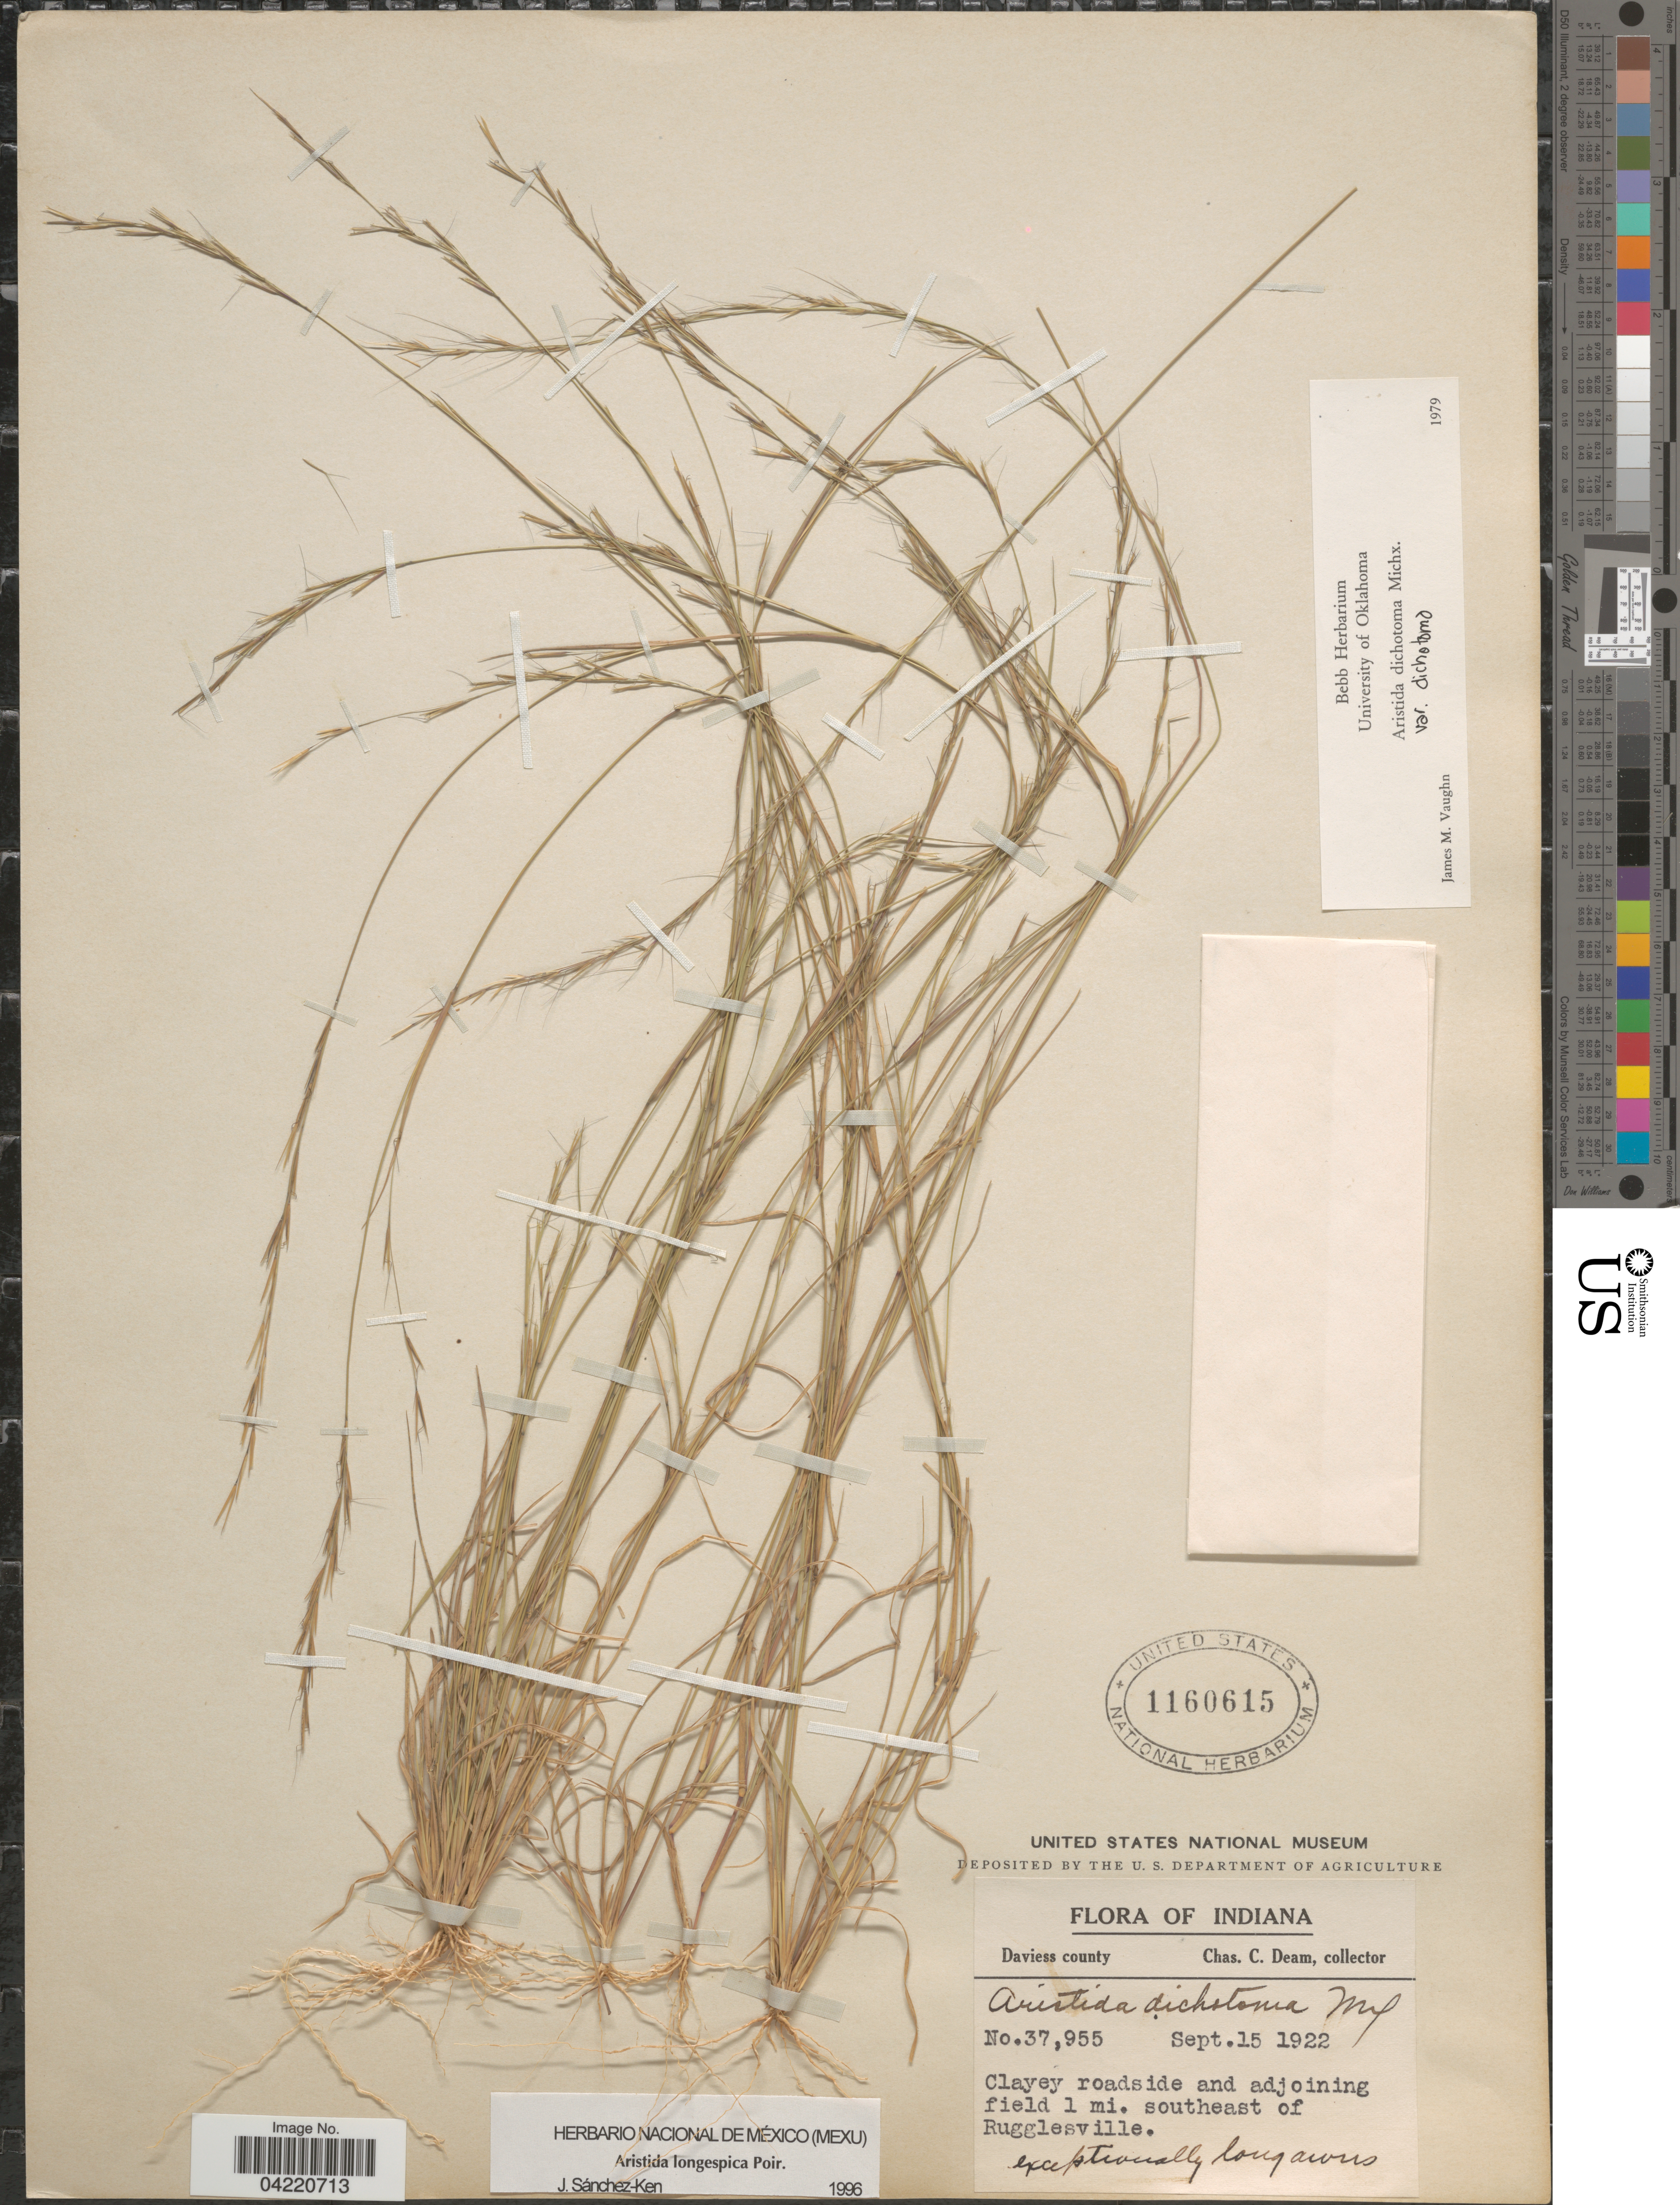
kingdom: Plantae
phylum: Tracheophyta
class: Liliopsida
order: Poales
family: Poaceae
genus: Aristida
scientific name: Aristida longespica var. longespica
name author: Poir.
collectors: C. Deam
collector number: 37955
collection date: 1922-09-15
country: United States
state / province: Indiana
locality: Daviess county. Clayey roadside and adjoining field 1 mi. southeast of Rugglesville.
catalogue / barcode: US 1160615